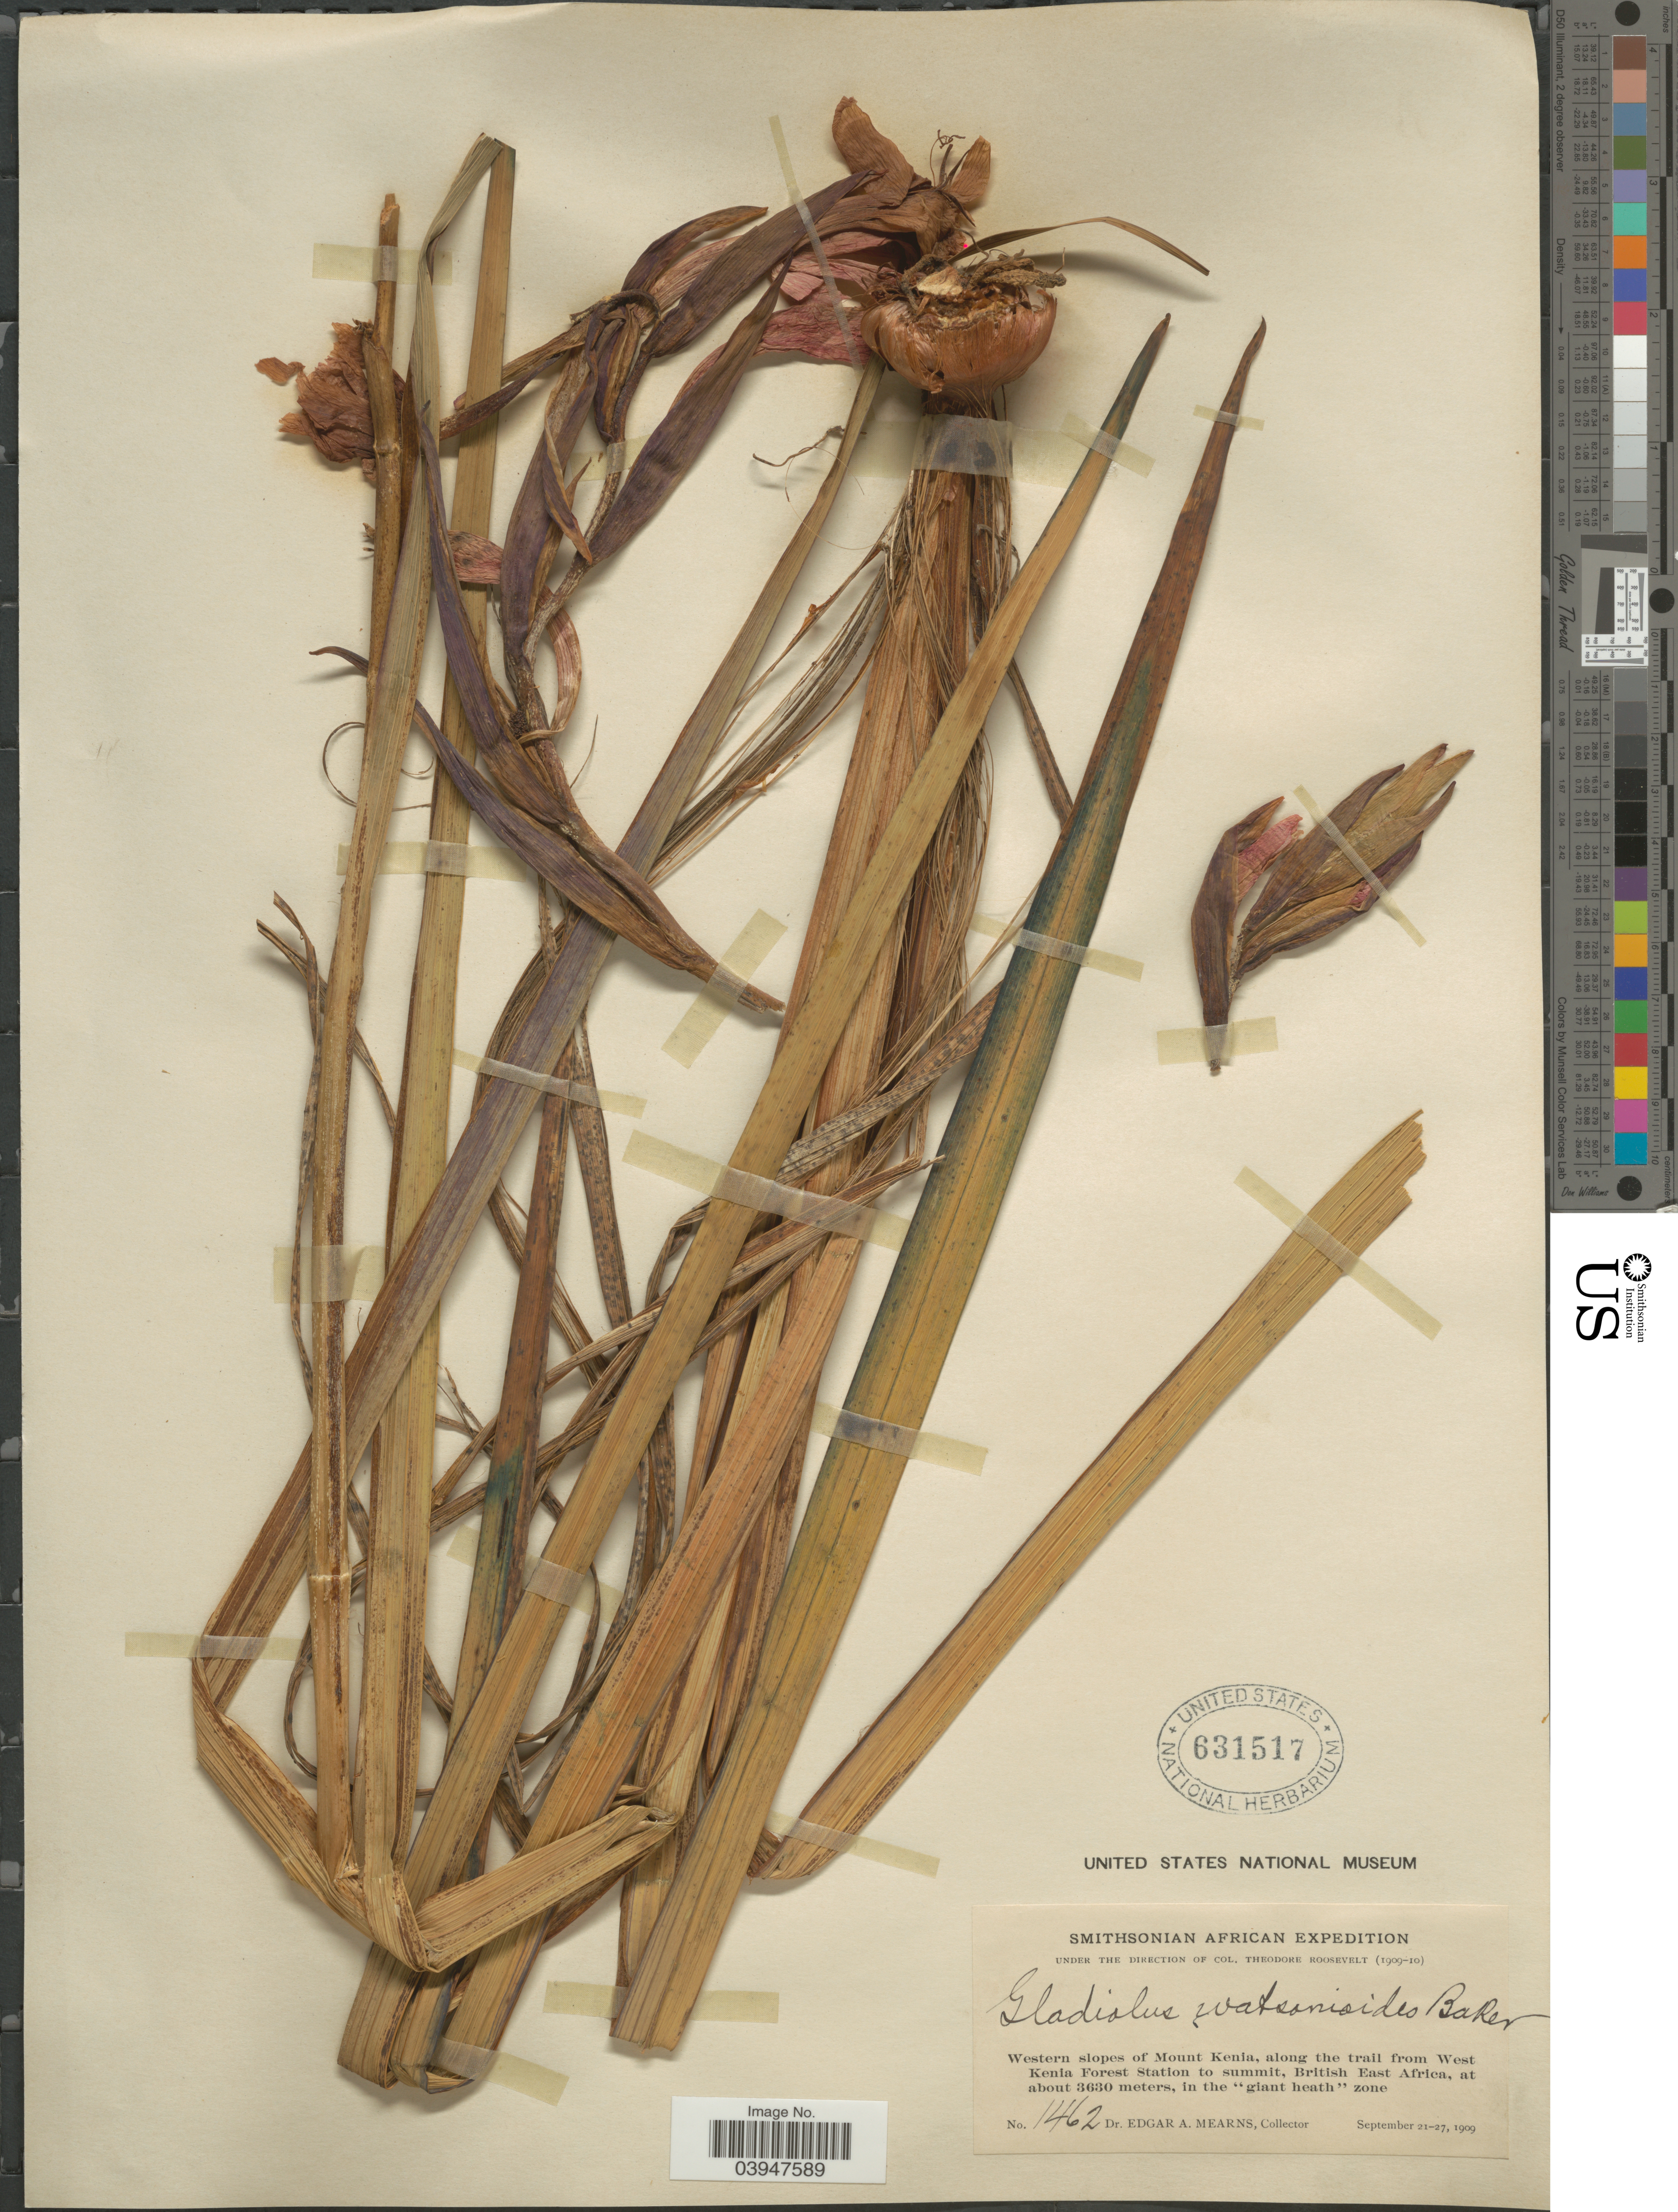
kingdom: Plantae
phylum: Tracheophyta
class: Liliopsida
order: Asparagales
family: Iridaceae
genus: Gladiolus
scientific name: Gladiolus watsonioides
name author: Baker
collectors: E. A. Mearns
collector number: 1462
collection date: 1909-09-21/1909-09-27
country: Kenya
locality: Western slopes of Mount Kenia, along the trail from West Kenia Forest Station to summit, British East Africa, in the "giant heath" zone.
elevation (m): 3630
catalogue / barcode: US 631517